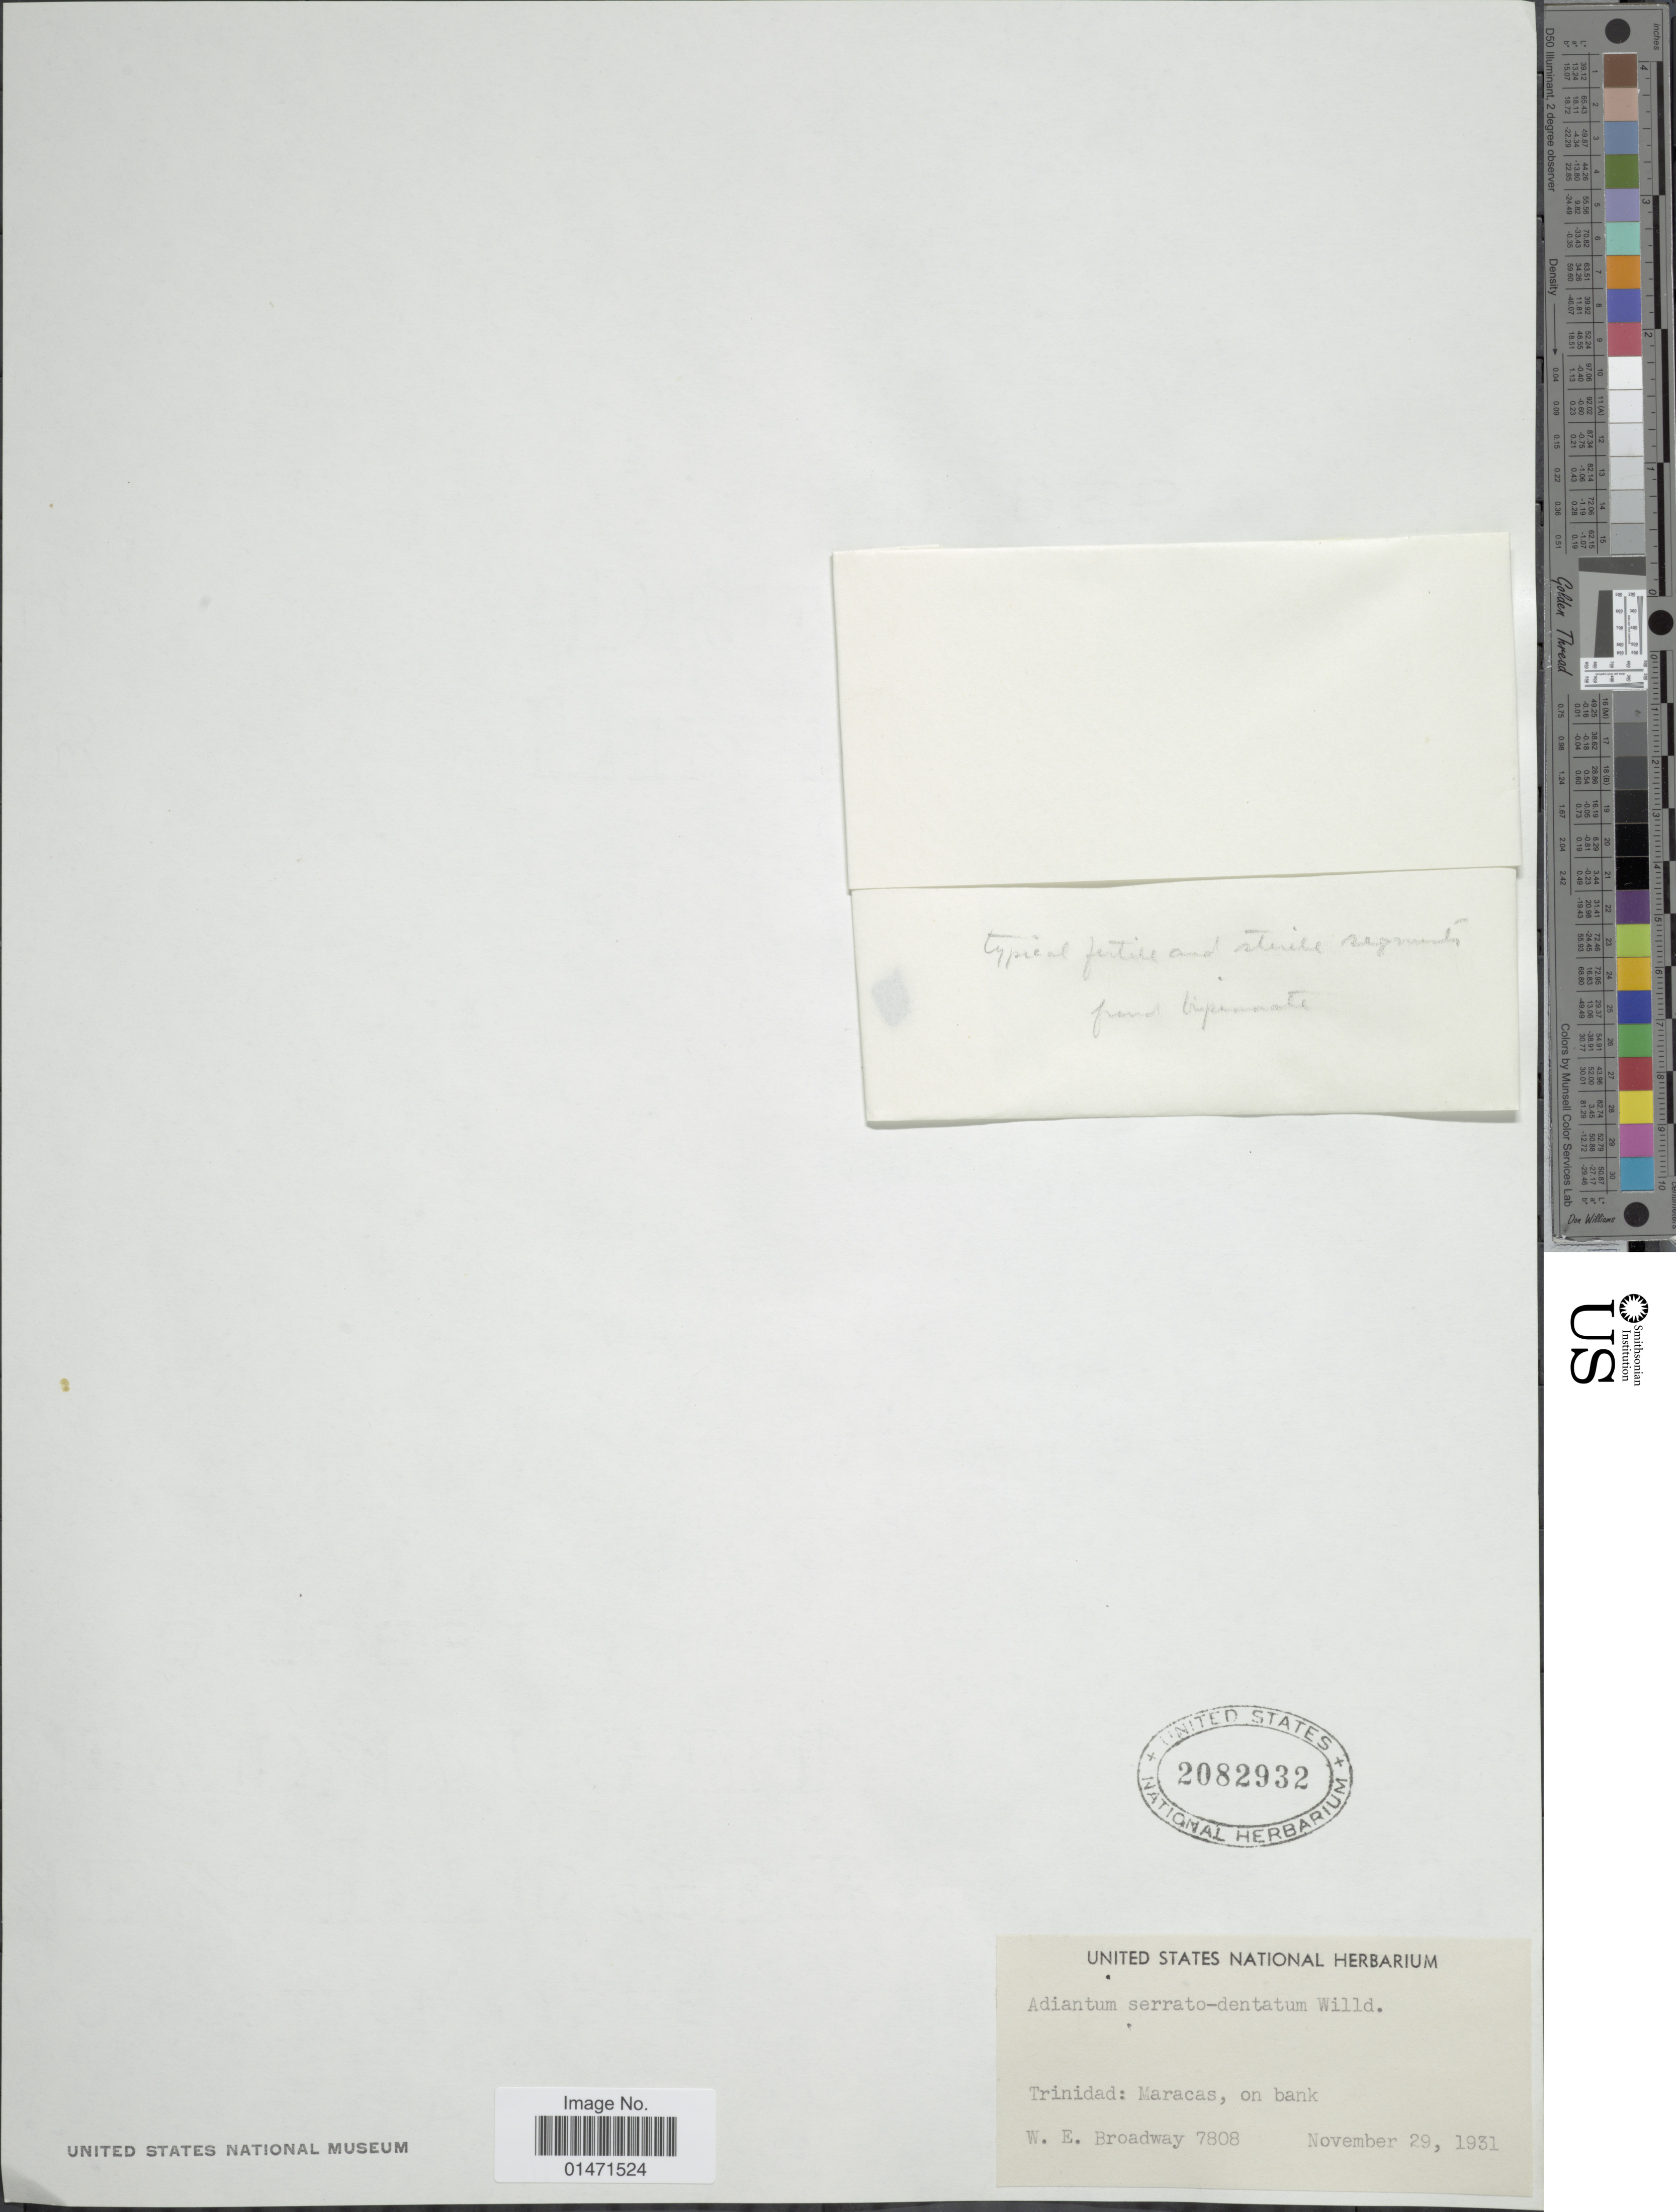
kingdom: Plantae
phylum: Tracheophyta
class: Polypodiopsida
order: Polypodiales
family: Pteridaceae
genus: Adiantum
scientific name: Adiantum serratodentatum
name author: Humb. & Bonpl. ex Willd.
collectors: W. E. Broadway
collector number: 7808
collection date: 1931-11-29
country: Trinidad and Tobago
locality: Trinidad: Maracas, on bank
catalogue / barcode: US 2082932